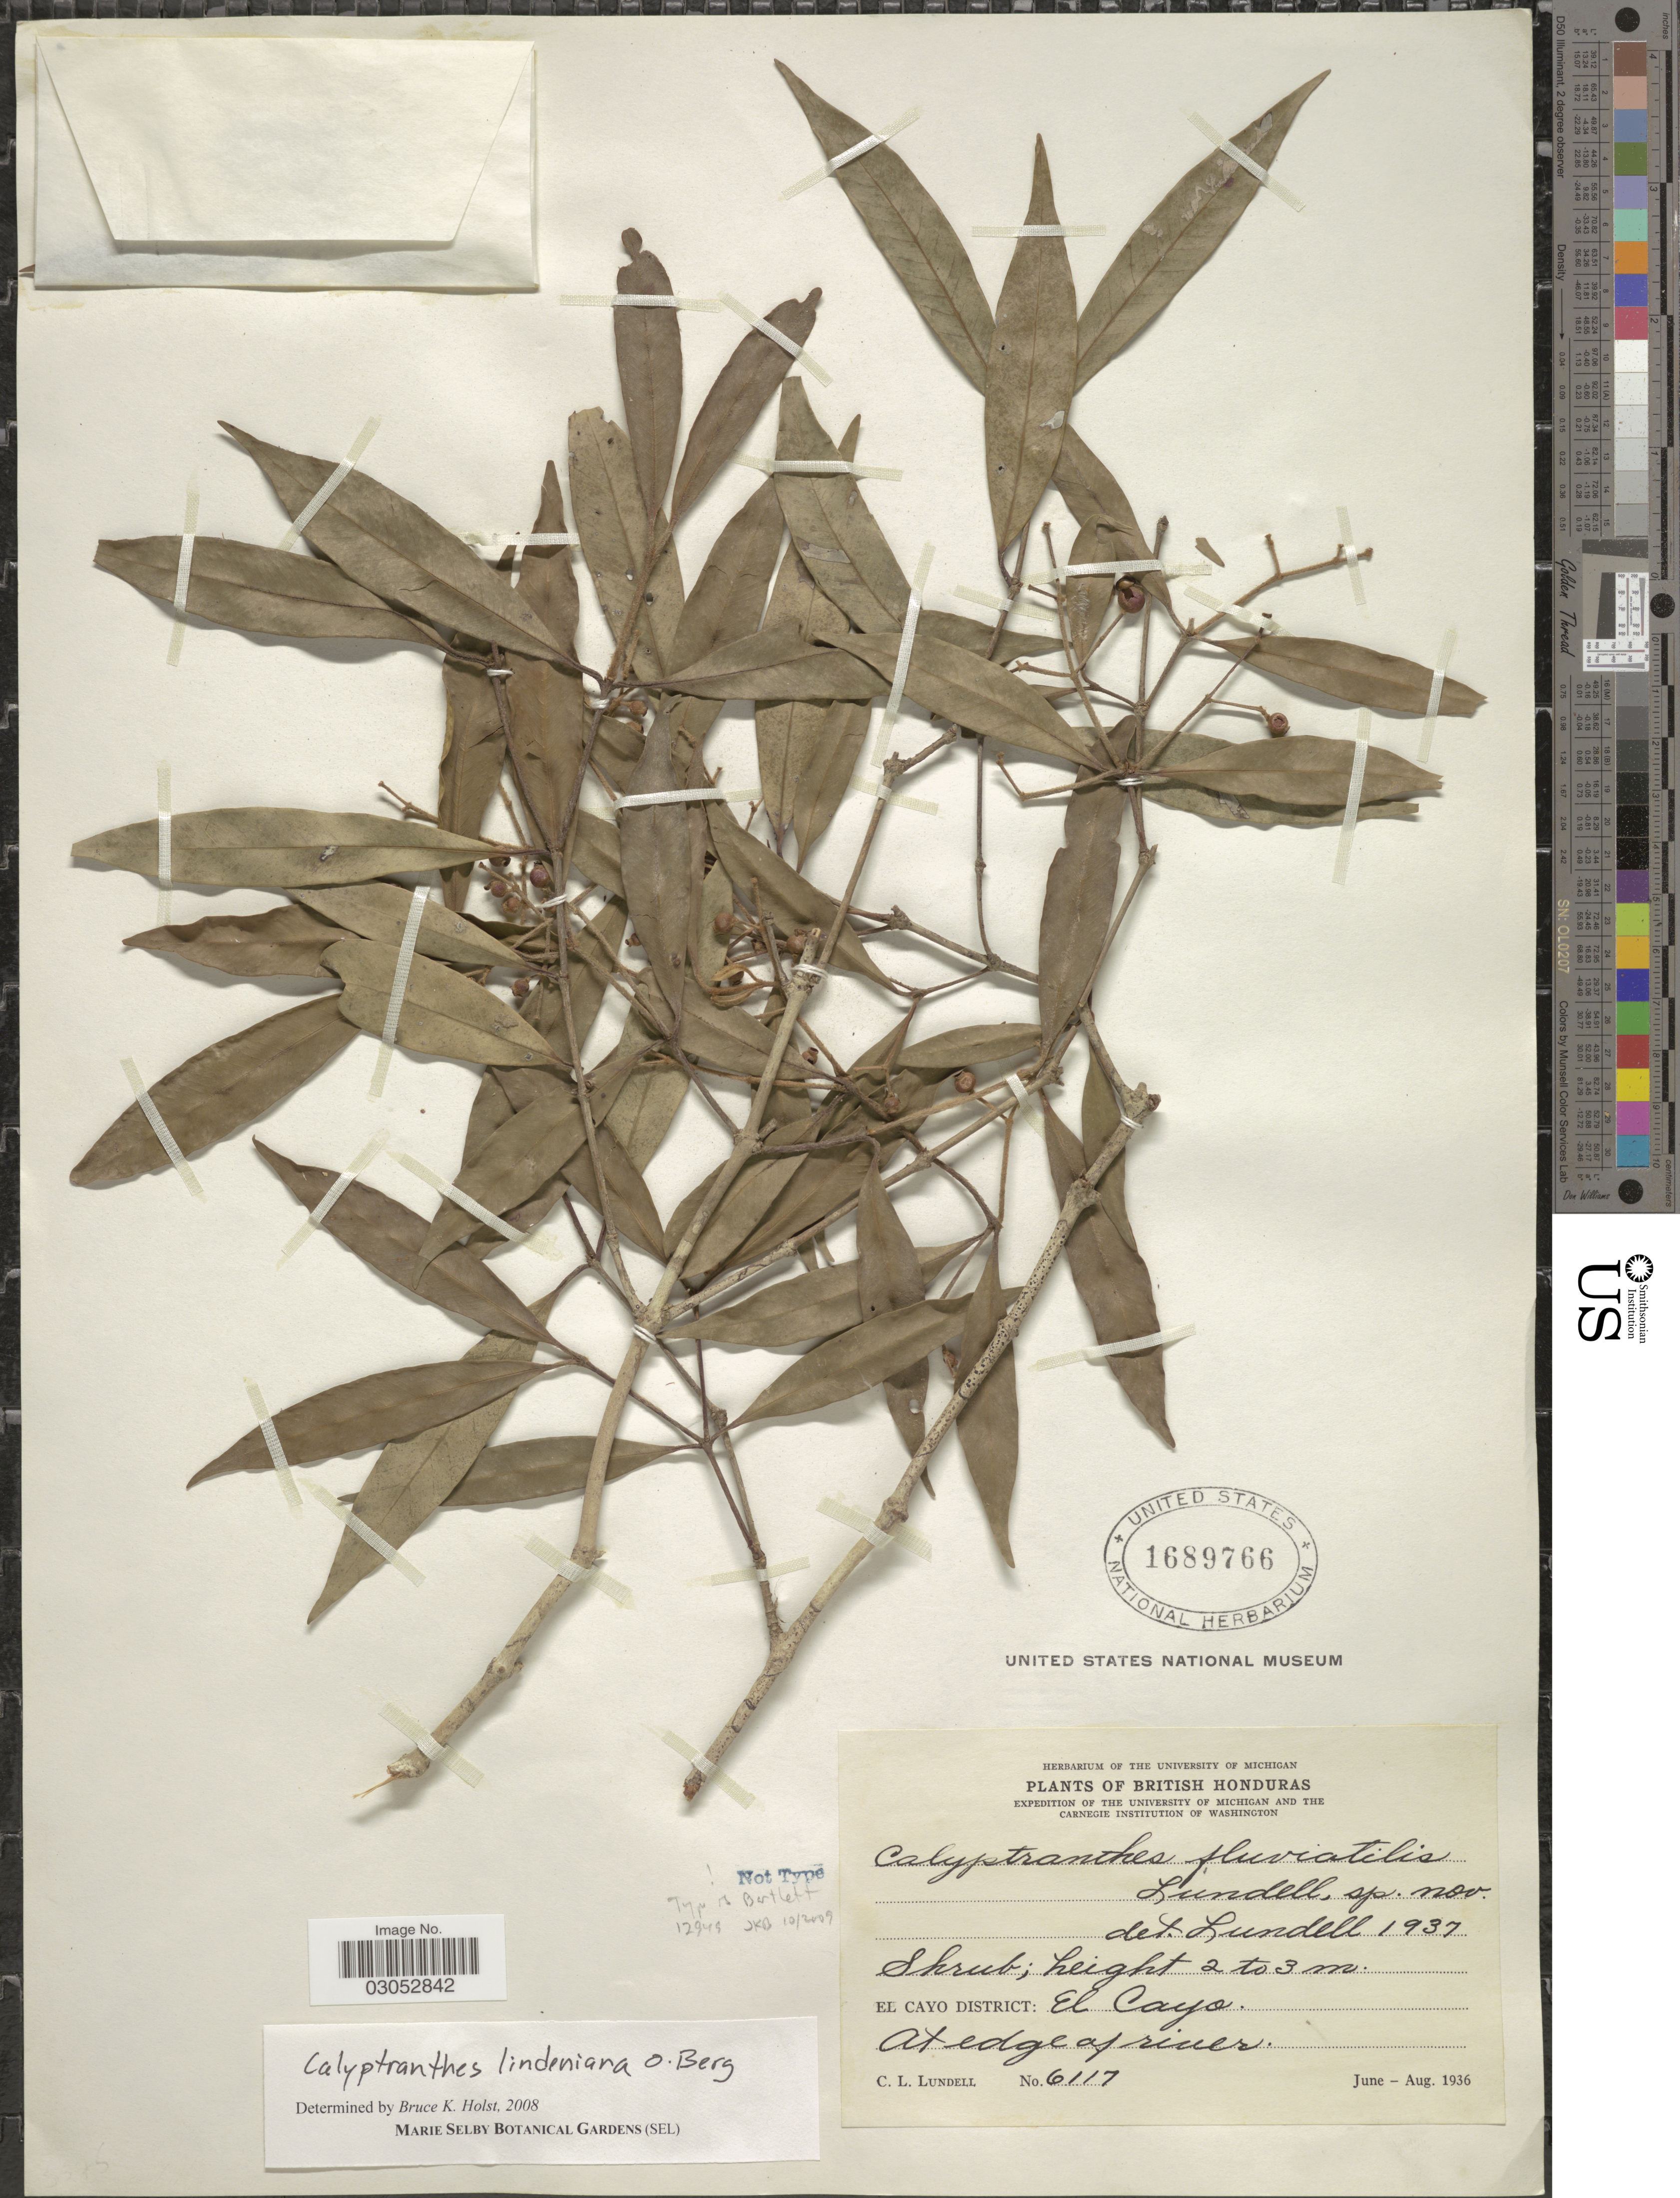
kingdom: Plantae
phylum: Tracheophyta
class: Magnoliopsida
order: Myrtales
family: Myrtaceae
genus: Myrcia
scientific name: Myrcia calderonii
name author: (Standl.) A.R. Lourenço & Sánchez-Cháv.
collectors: C. L. Lundell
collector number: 6117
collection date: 1936-06/1936-08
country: Belize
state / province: Cayo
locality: British Honduras. El Cayo District: El Cayo.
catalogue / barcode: US 1689766